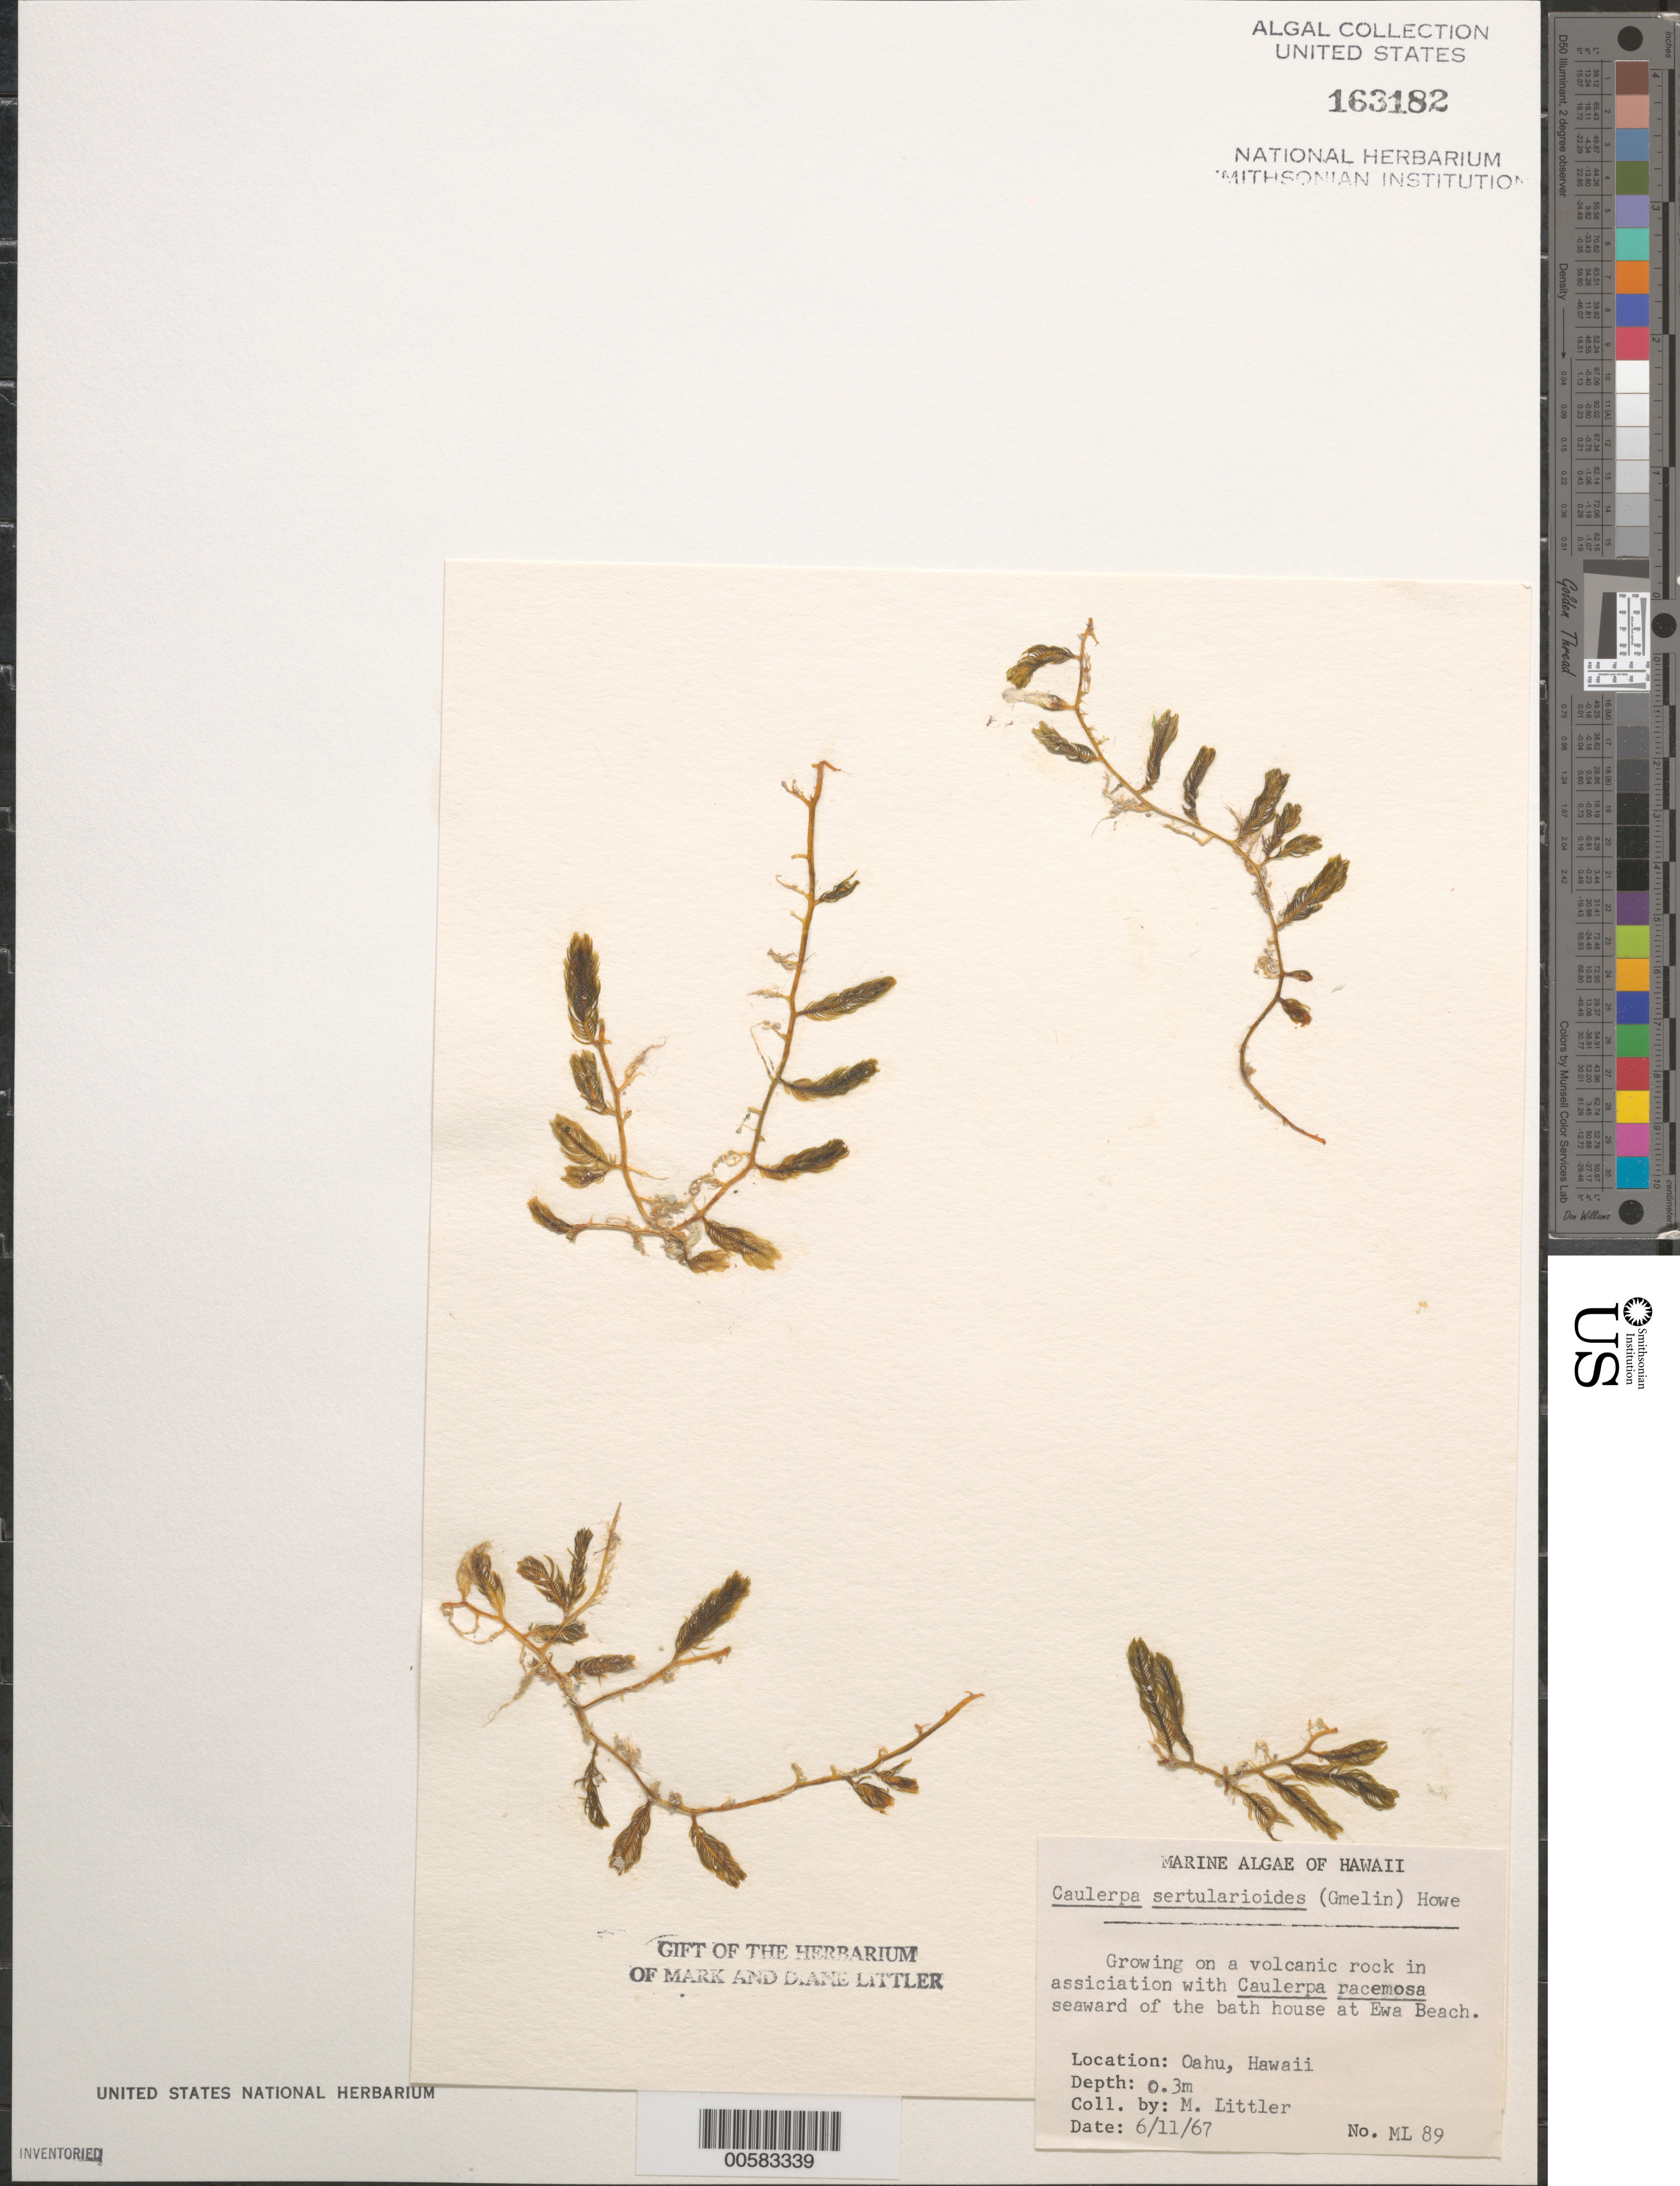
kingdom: Plantae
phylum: Chlorophyta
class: Ulvophyceae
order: Bryopsidales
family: Caulerpaceae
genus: Caulerpa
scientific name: Caulerpa sertularioides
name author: (S.G. Gmel.) M. Howe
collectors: M. M. Littler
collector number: ML 89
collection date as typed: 11 Jun 1967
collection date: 1967-06-11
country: United States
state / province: Hawaii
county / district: Honolulu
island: Oahu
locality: Ewa Beach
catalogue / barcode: US 163182